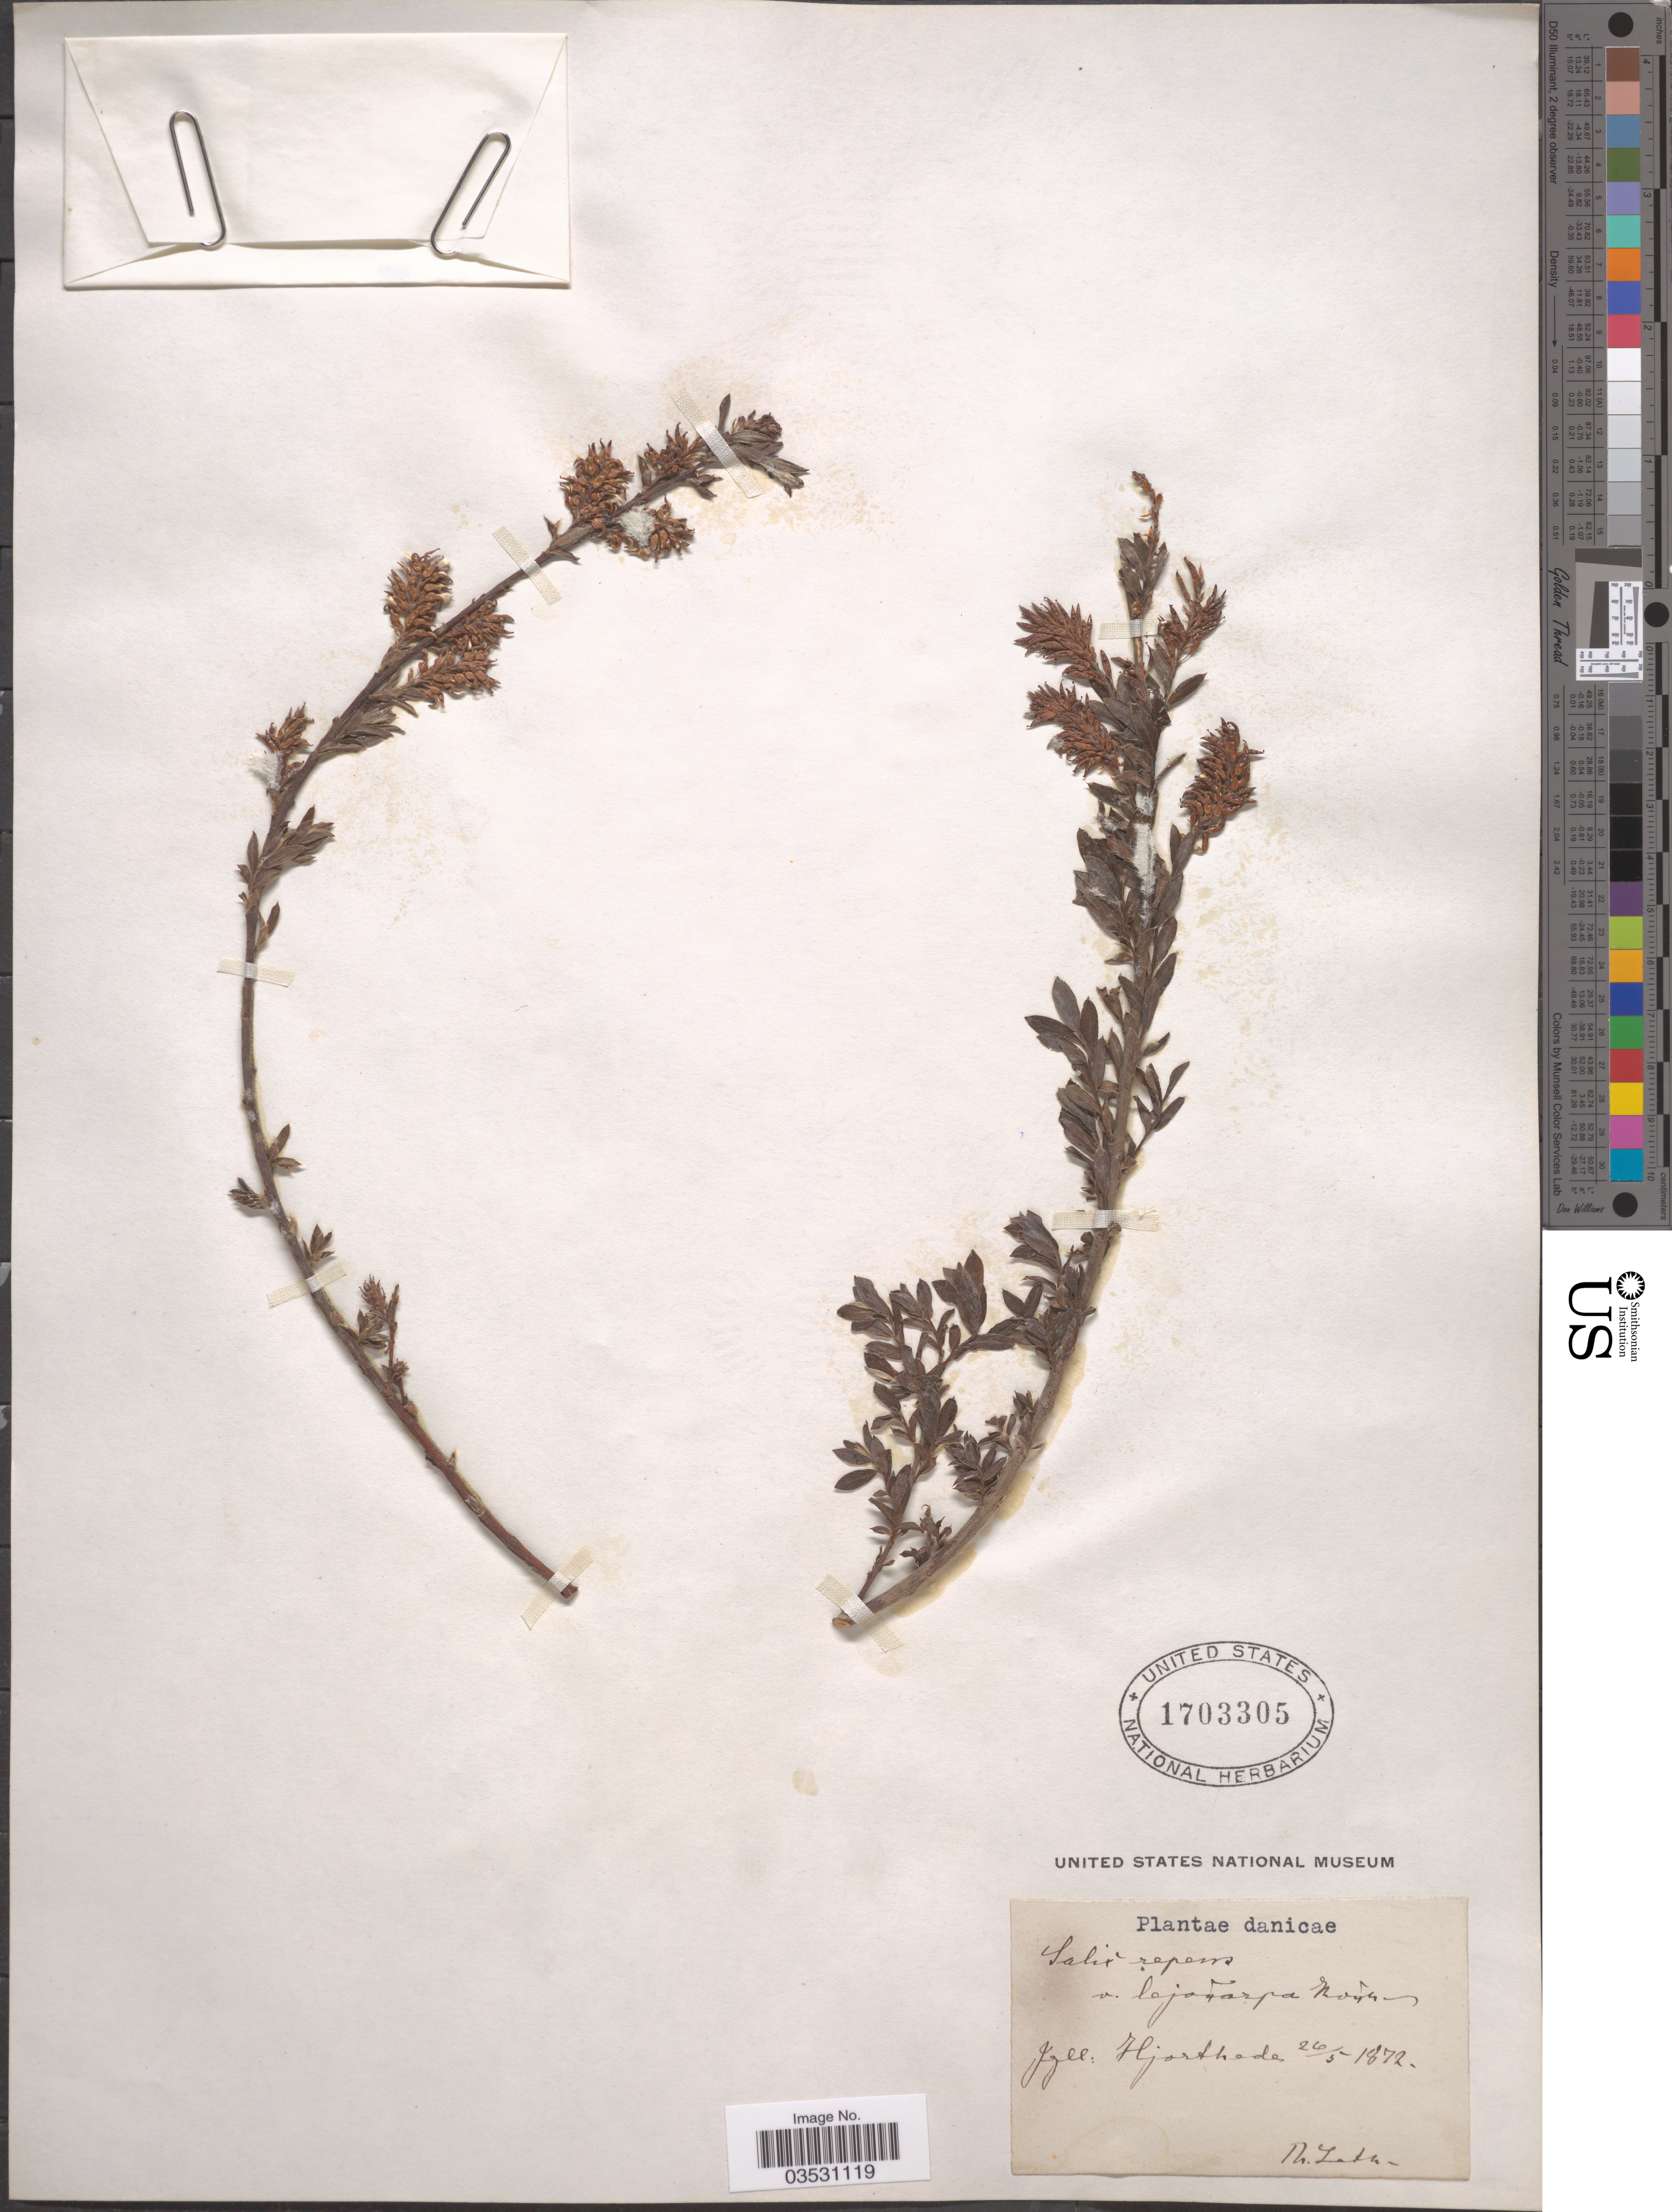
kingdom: Plantae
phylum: Tracheophyta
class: Magnoliopsida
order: Malpighiales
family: Salicaceae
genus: Salix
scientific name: Salix repens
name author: L.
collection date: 1872-05-26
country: Denmark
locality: Danicae. Jyll. Hjorthade.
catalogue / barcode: US 1703305